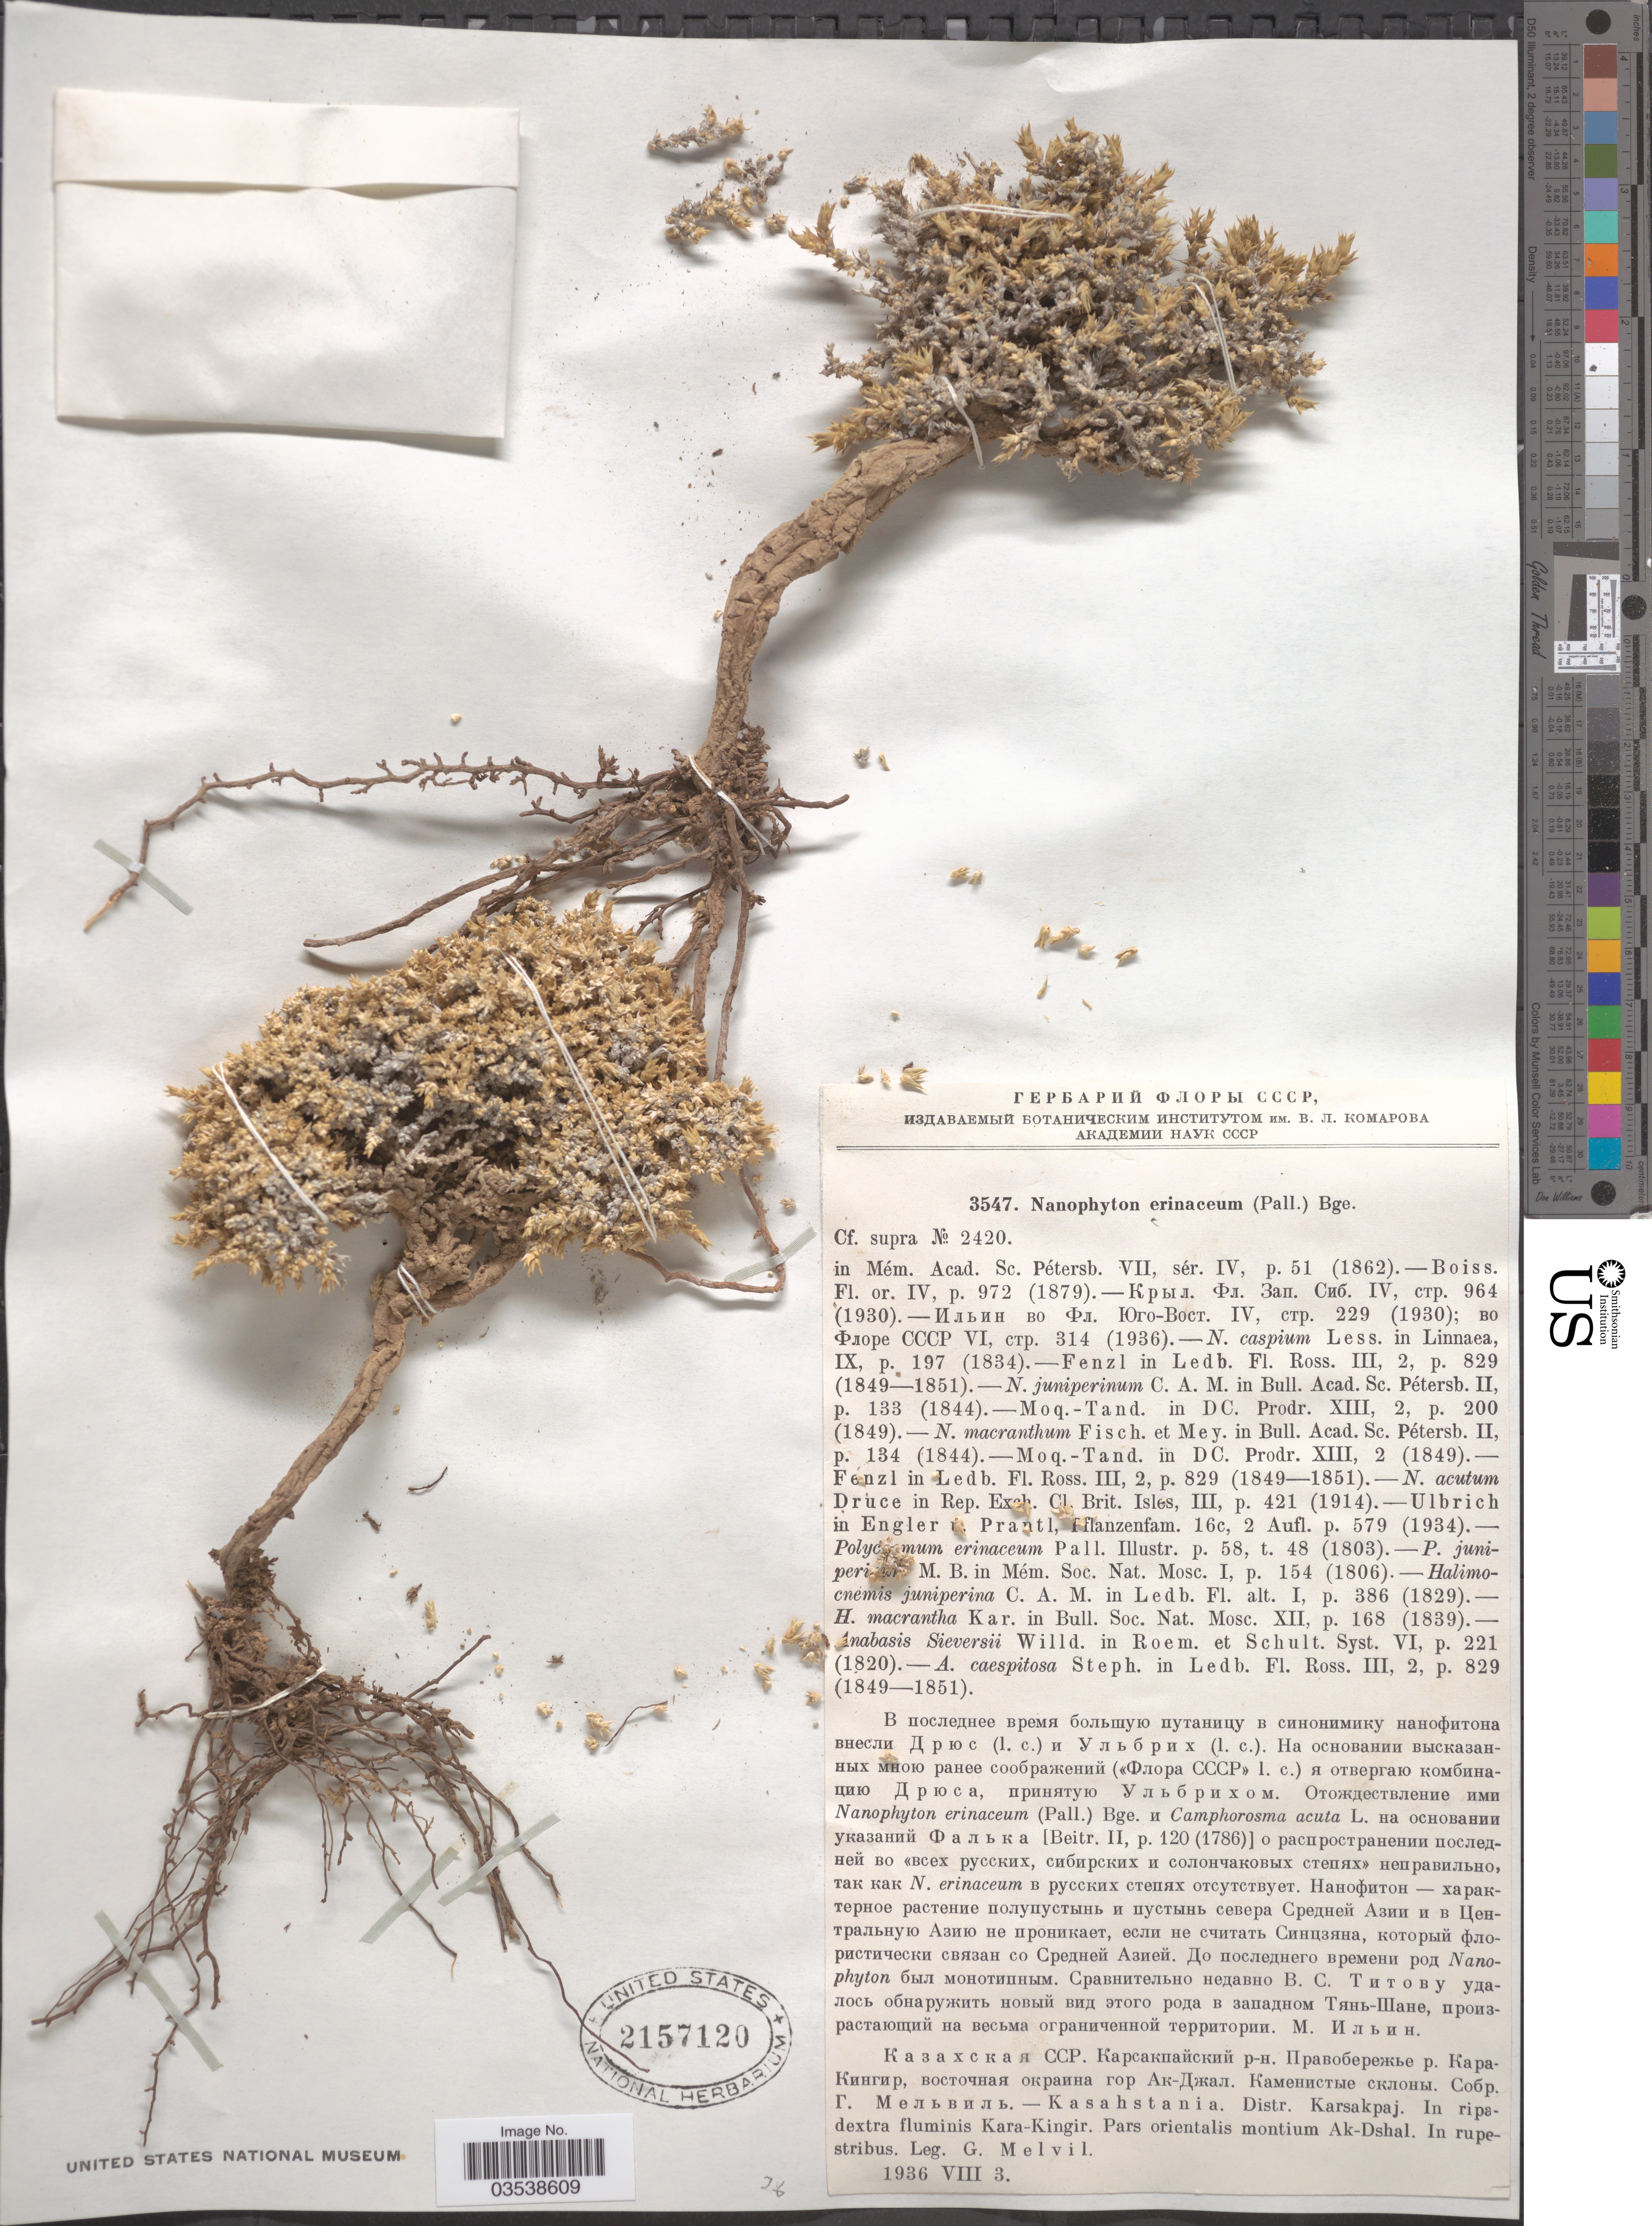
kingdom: Plantae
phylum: Tracheophyta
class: Magnoliopsida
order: Caryophyllales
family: Amaranthaceae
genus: Nanophyton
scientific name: Nanophyton erinaceum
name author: (Pall.) Bunge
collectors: G. Melvil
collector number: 3547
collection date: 1936-08-03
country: Kazakhstan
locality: Distr. Karsakpaj. In ripadextra fluminis Kara-Kingir. Pars orientalis montium Ak-Dshal.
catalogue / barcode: US 2157120